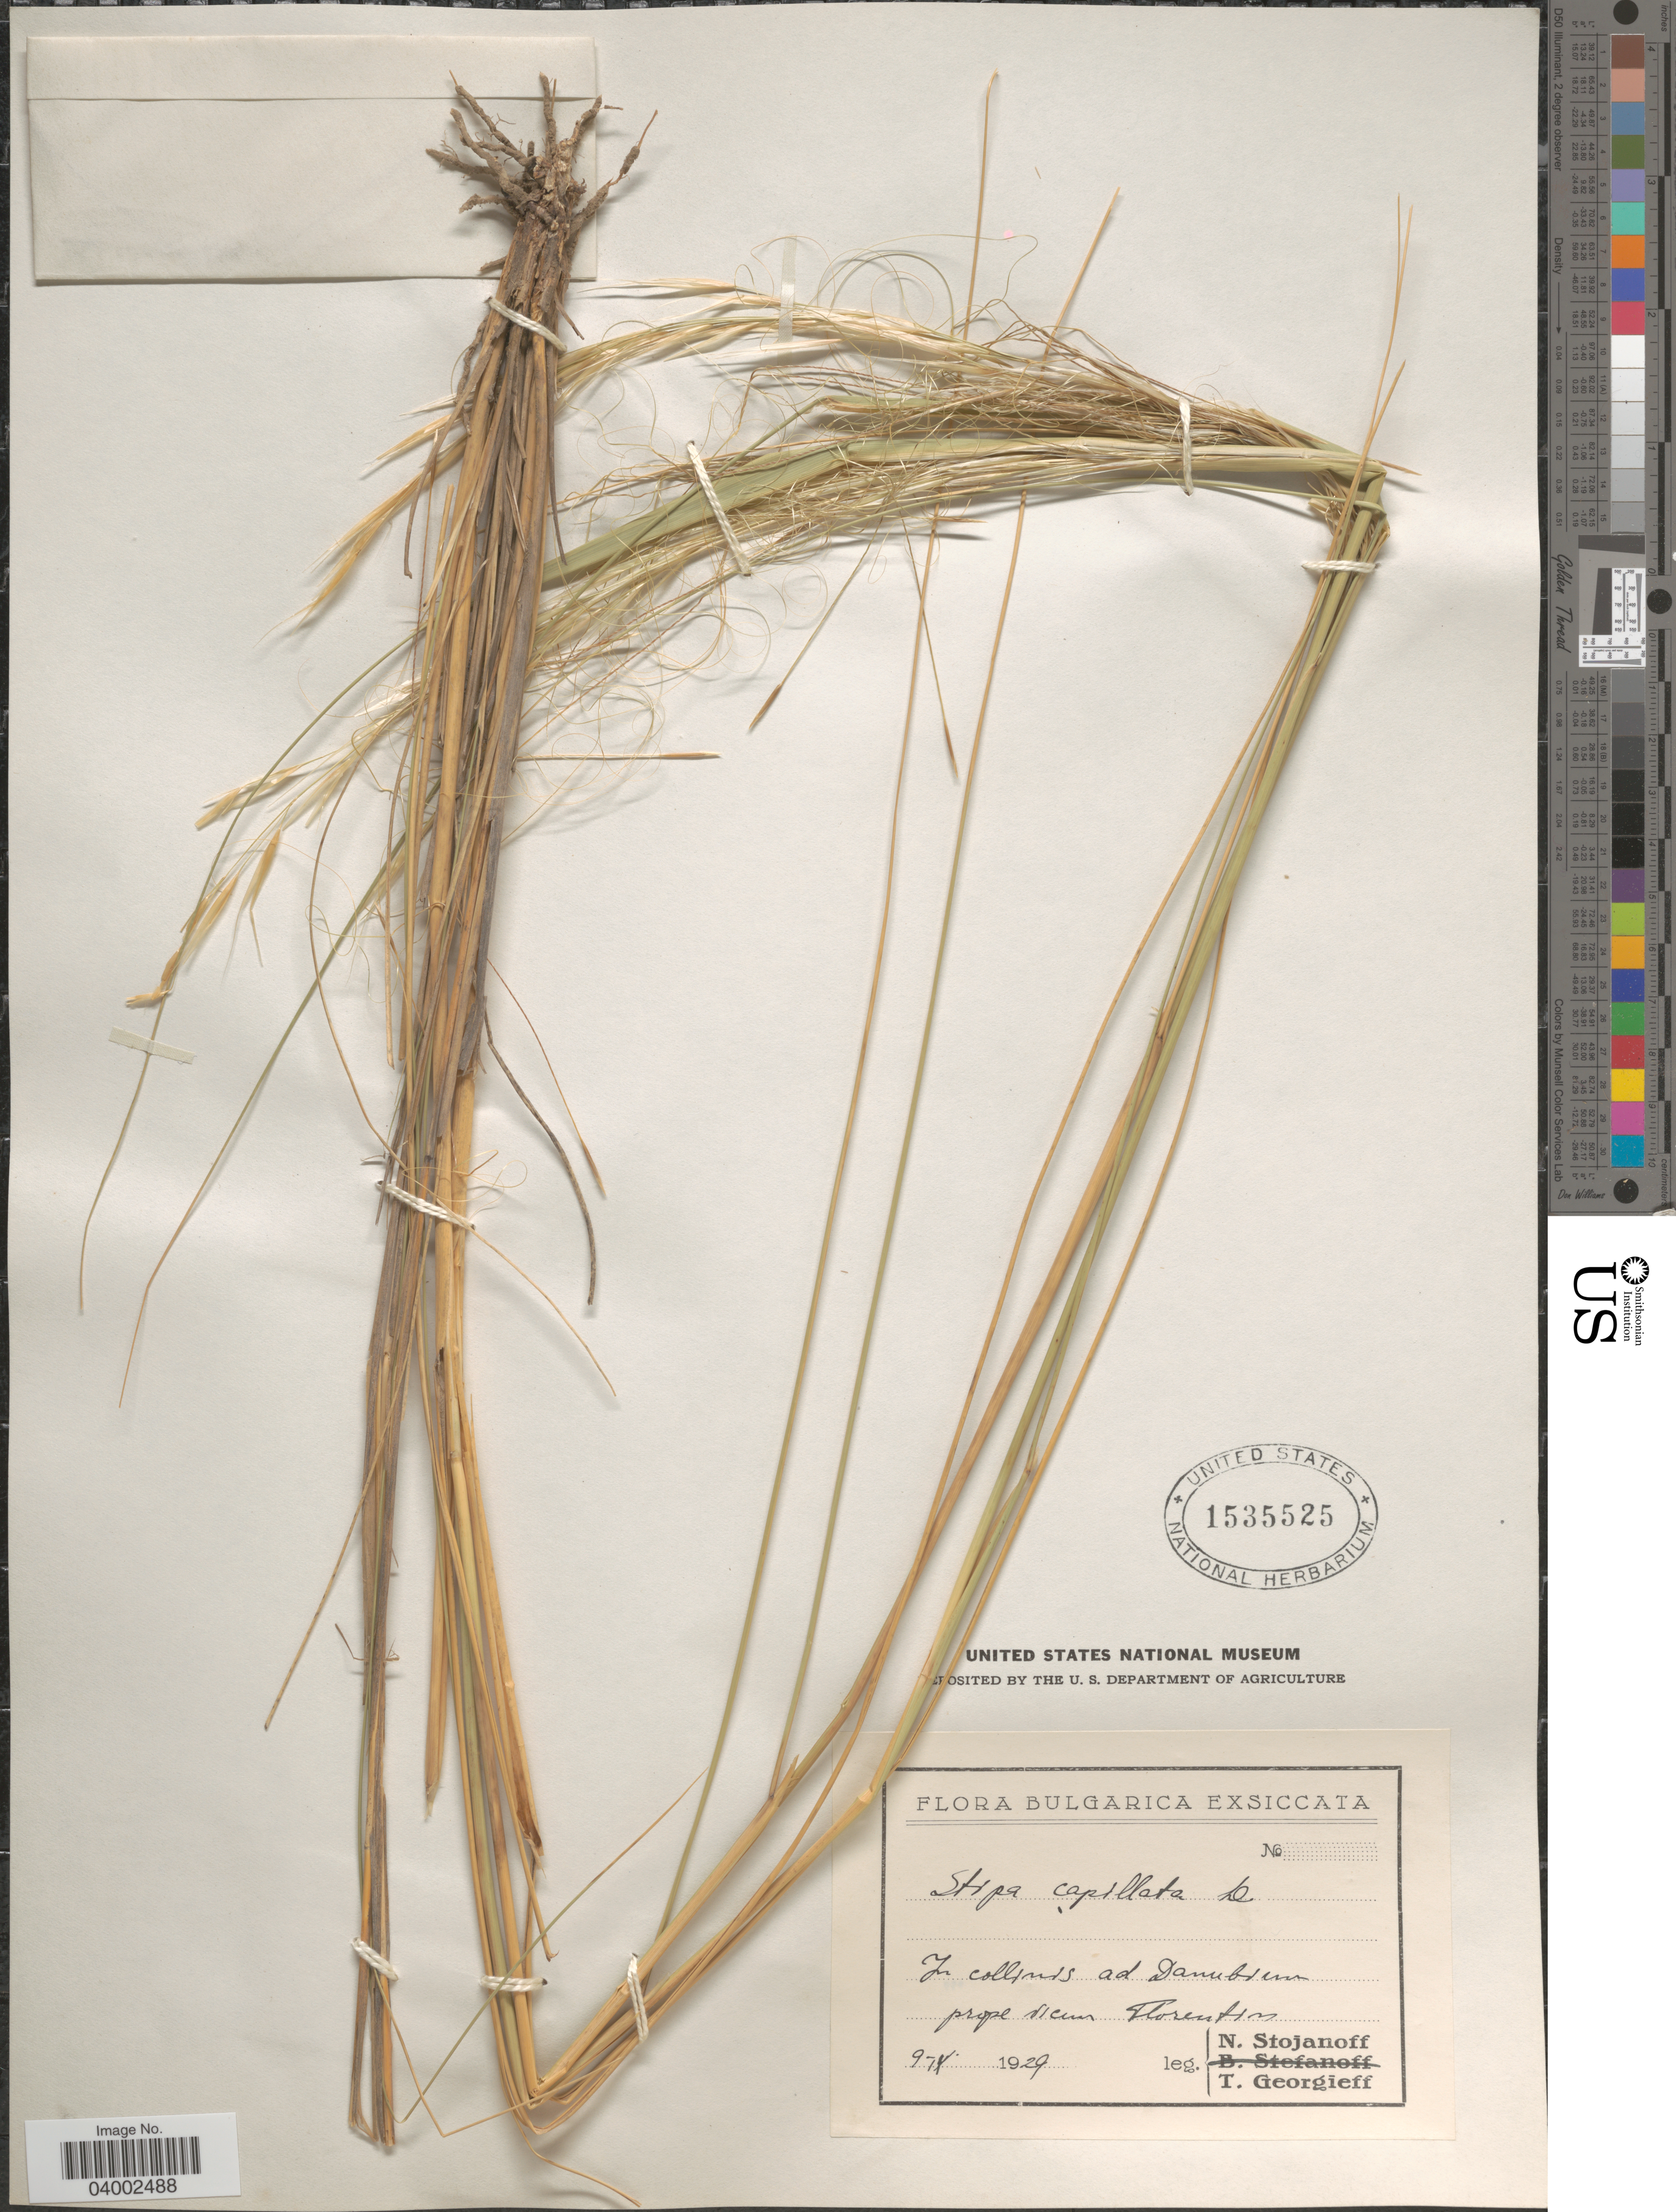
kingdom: Plantae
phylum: Tracheophyta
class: Liliopsida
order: Poales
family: Poaceae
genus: Stipa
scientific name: Stipa capillata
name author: L.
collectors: N. Stojanoff & T. Georgieff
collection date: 1929-10-09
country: Bulgaria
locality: In collinos [interpreted] ad Danubium prope vieux Florentin [interpreted].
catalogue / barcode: US 1535525